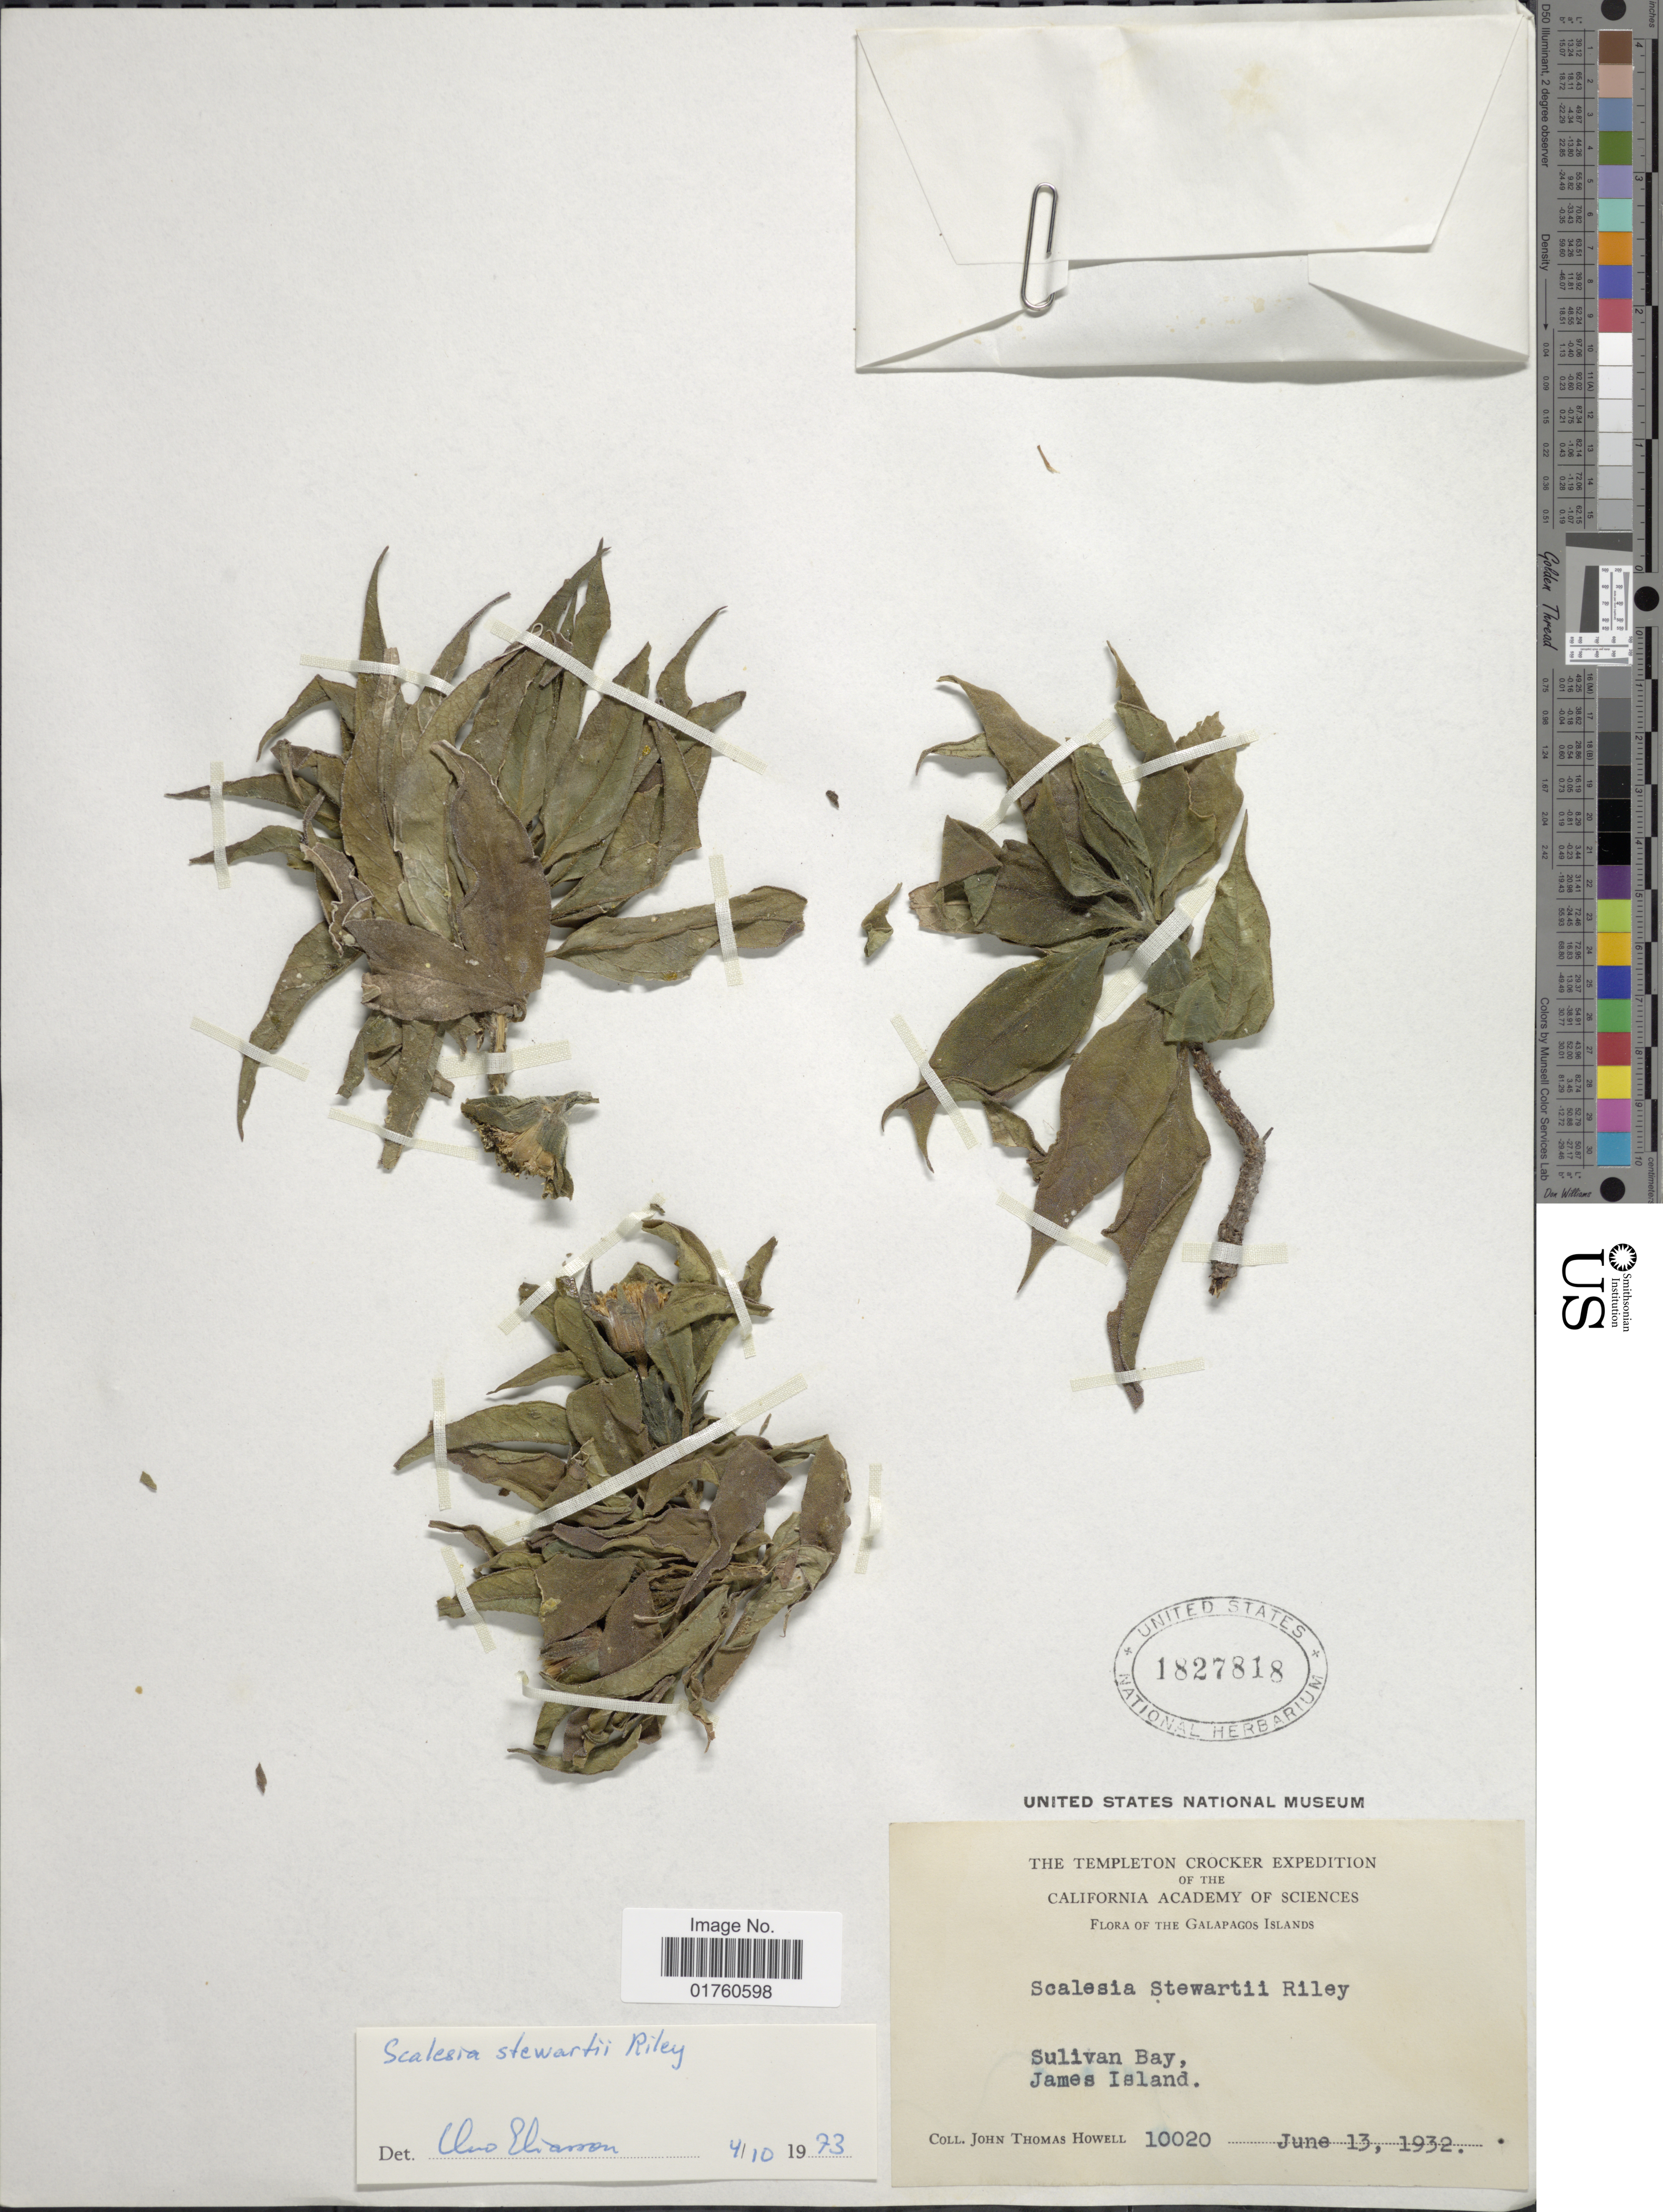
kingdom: Plantae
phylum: Tracheophyta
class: Magnoliopsida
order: Asterales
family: Asteraceae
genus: Scalesia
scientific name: Scalesia stewartii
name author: L. Riley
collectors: J. T. Howell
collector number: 10020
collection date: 1932-06-13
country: Ecuador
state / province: Colón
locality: The Galapagos Islands, Sulivan Bay, James Island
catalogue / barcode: US 1827818